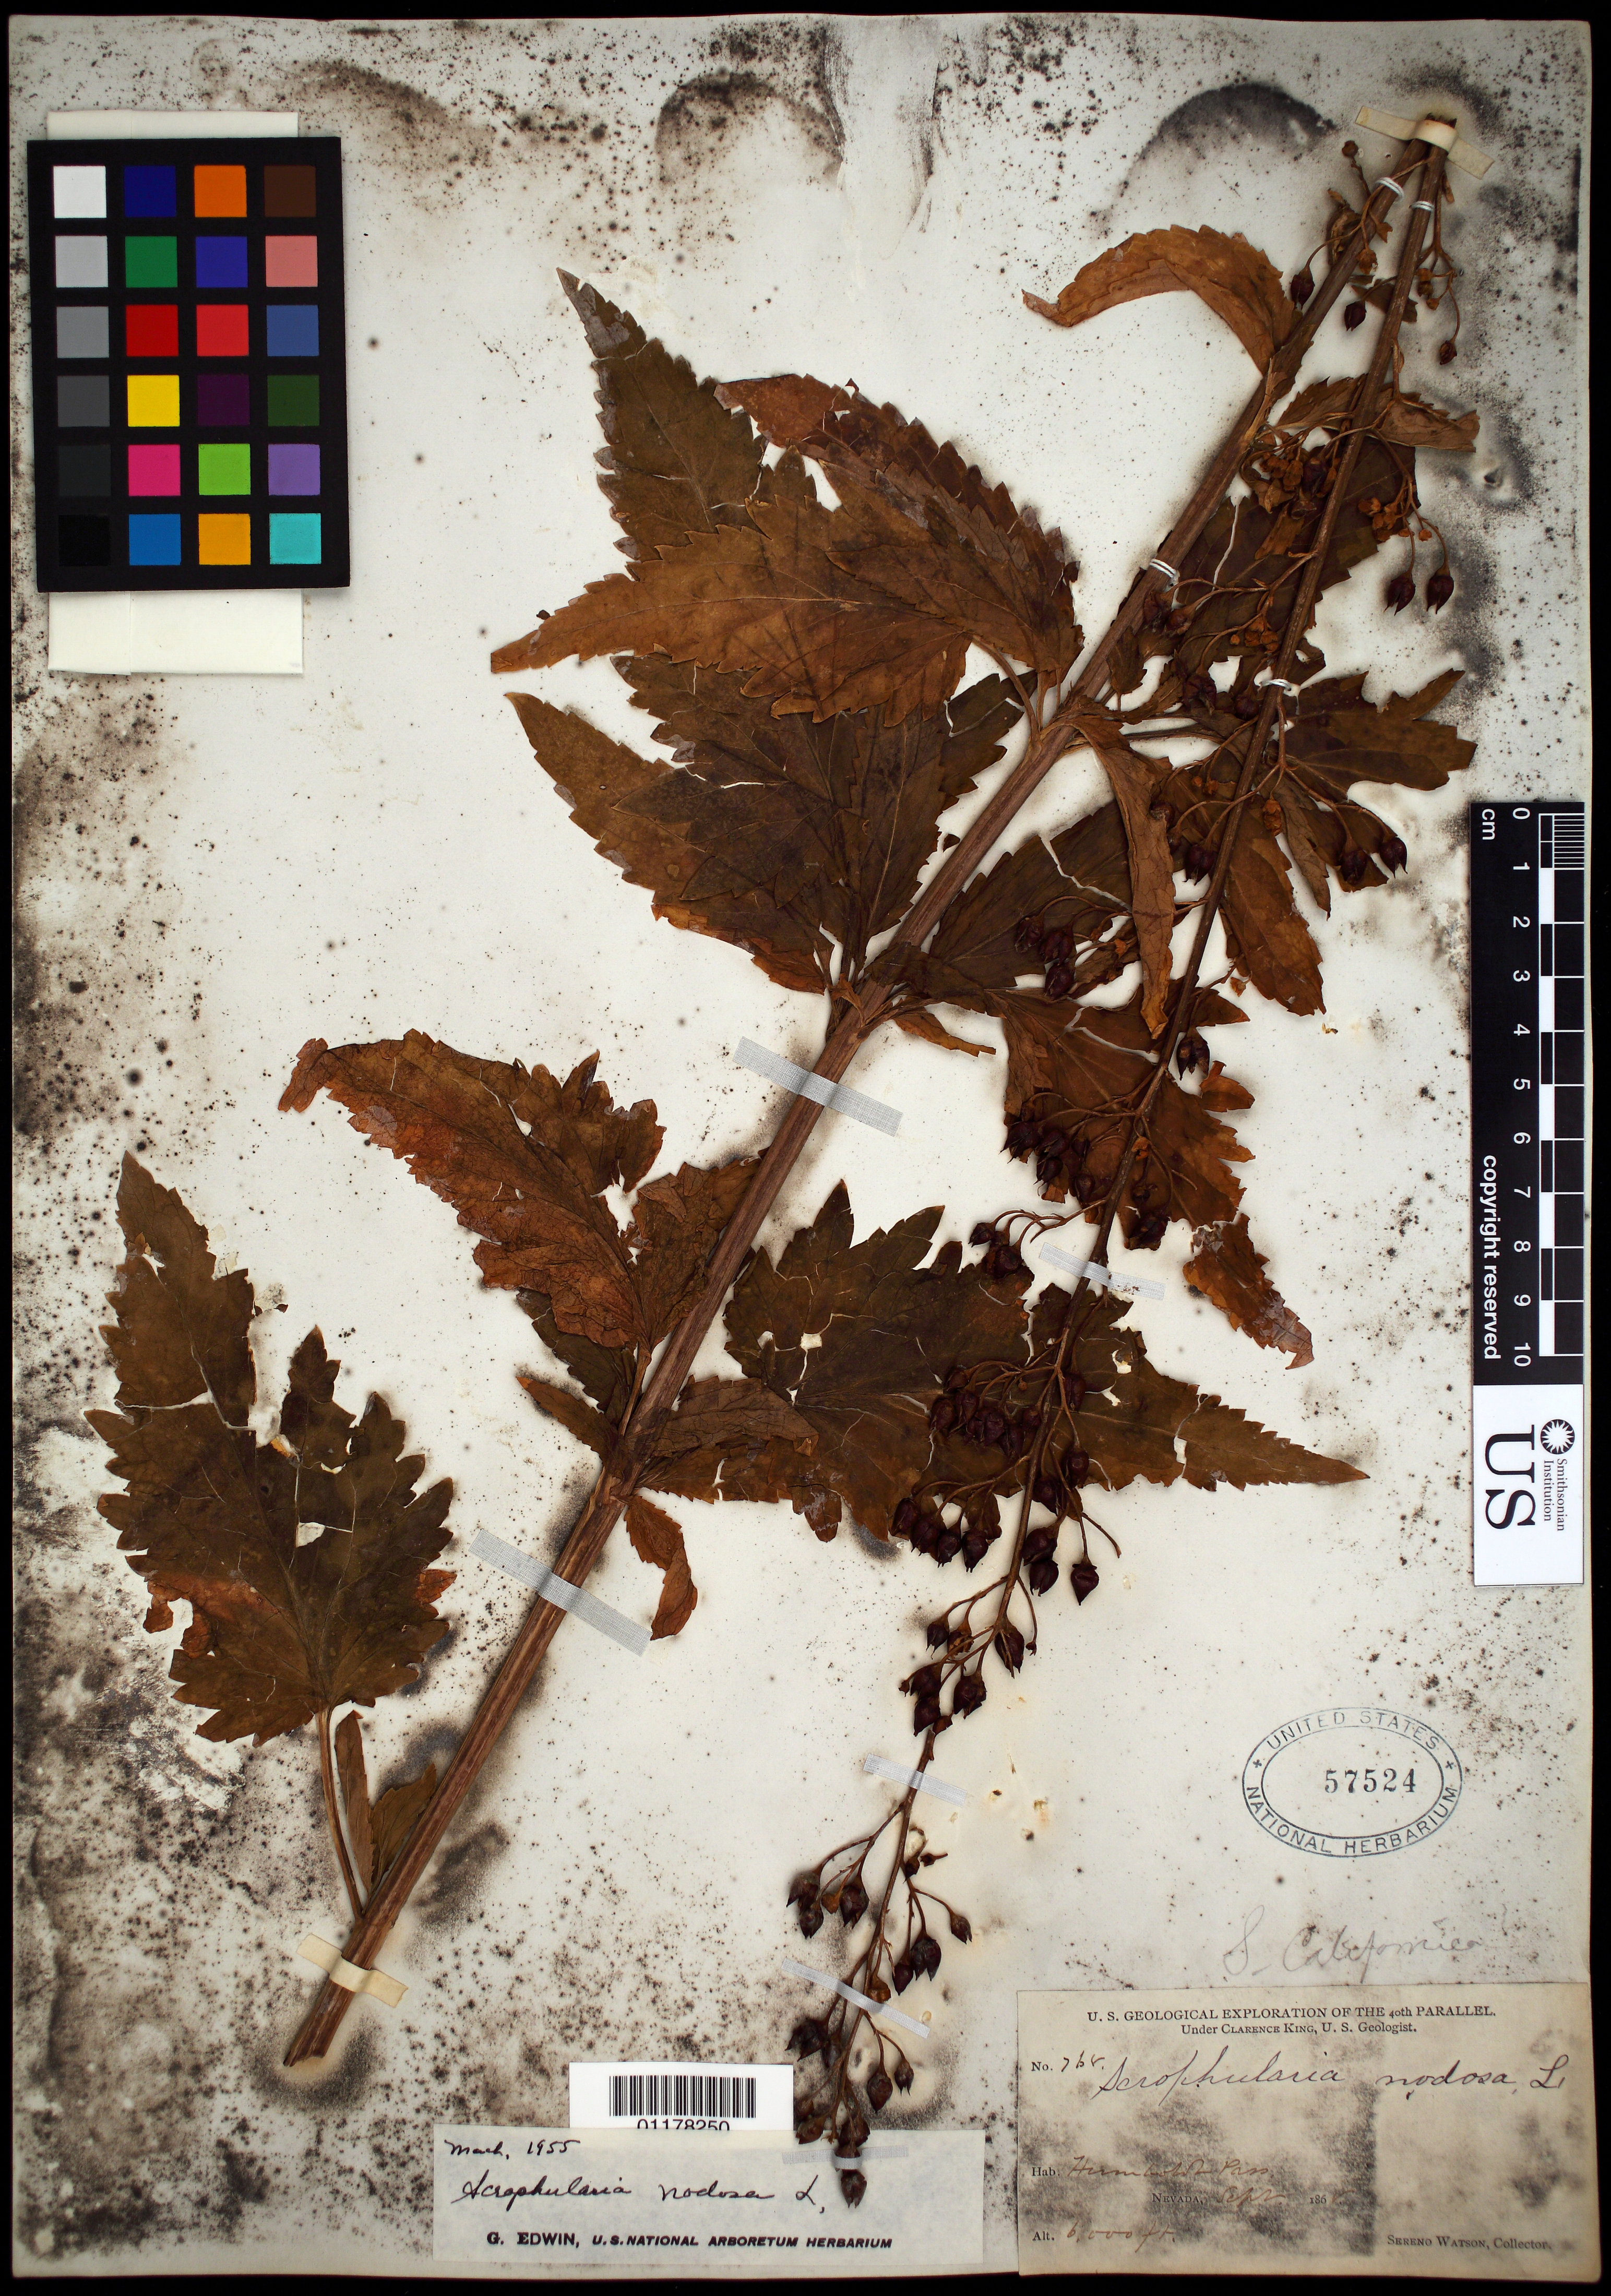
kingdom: Plantae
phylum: Tracheophyta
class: Magnoliopsida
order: Lamiales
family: Scrophulariaceae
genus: Scrophularia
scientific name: Scrophularia nodosa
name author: L.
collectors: S. Watson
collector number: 768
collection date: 1868-09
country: United States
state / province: Nevada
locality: Humboldt Pass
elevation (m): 1829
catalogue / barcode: US 57524